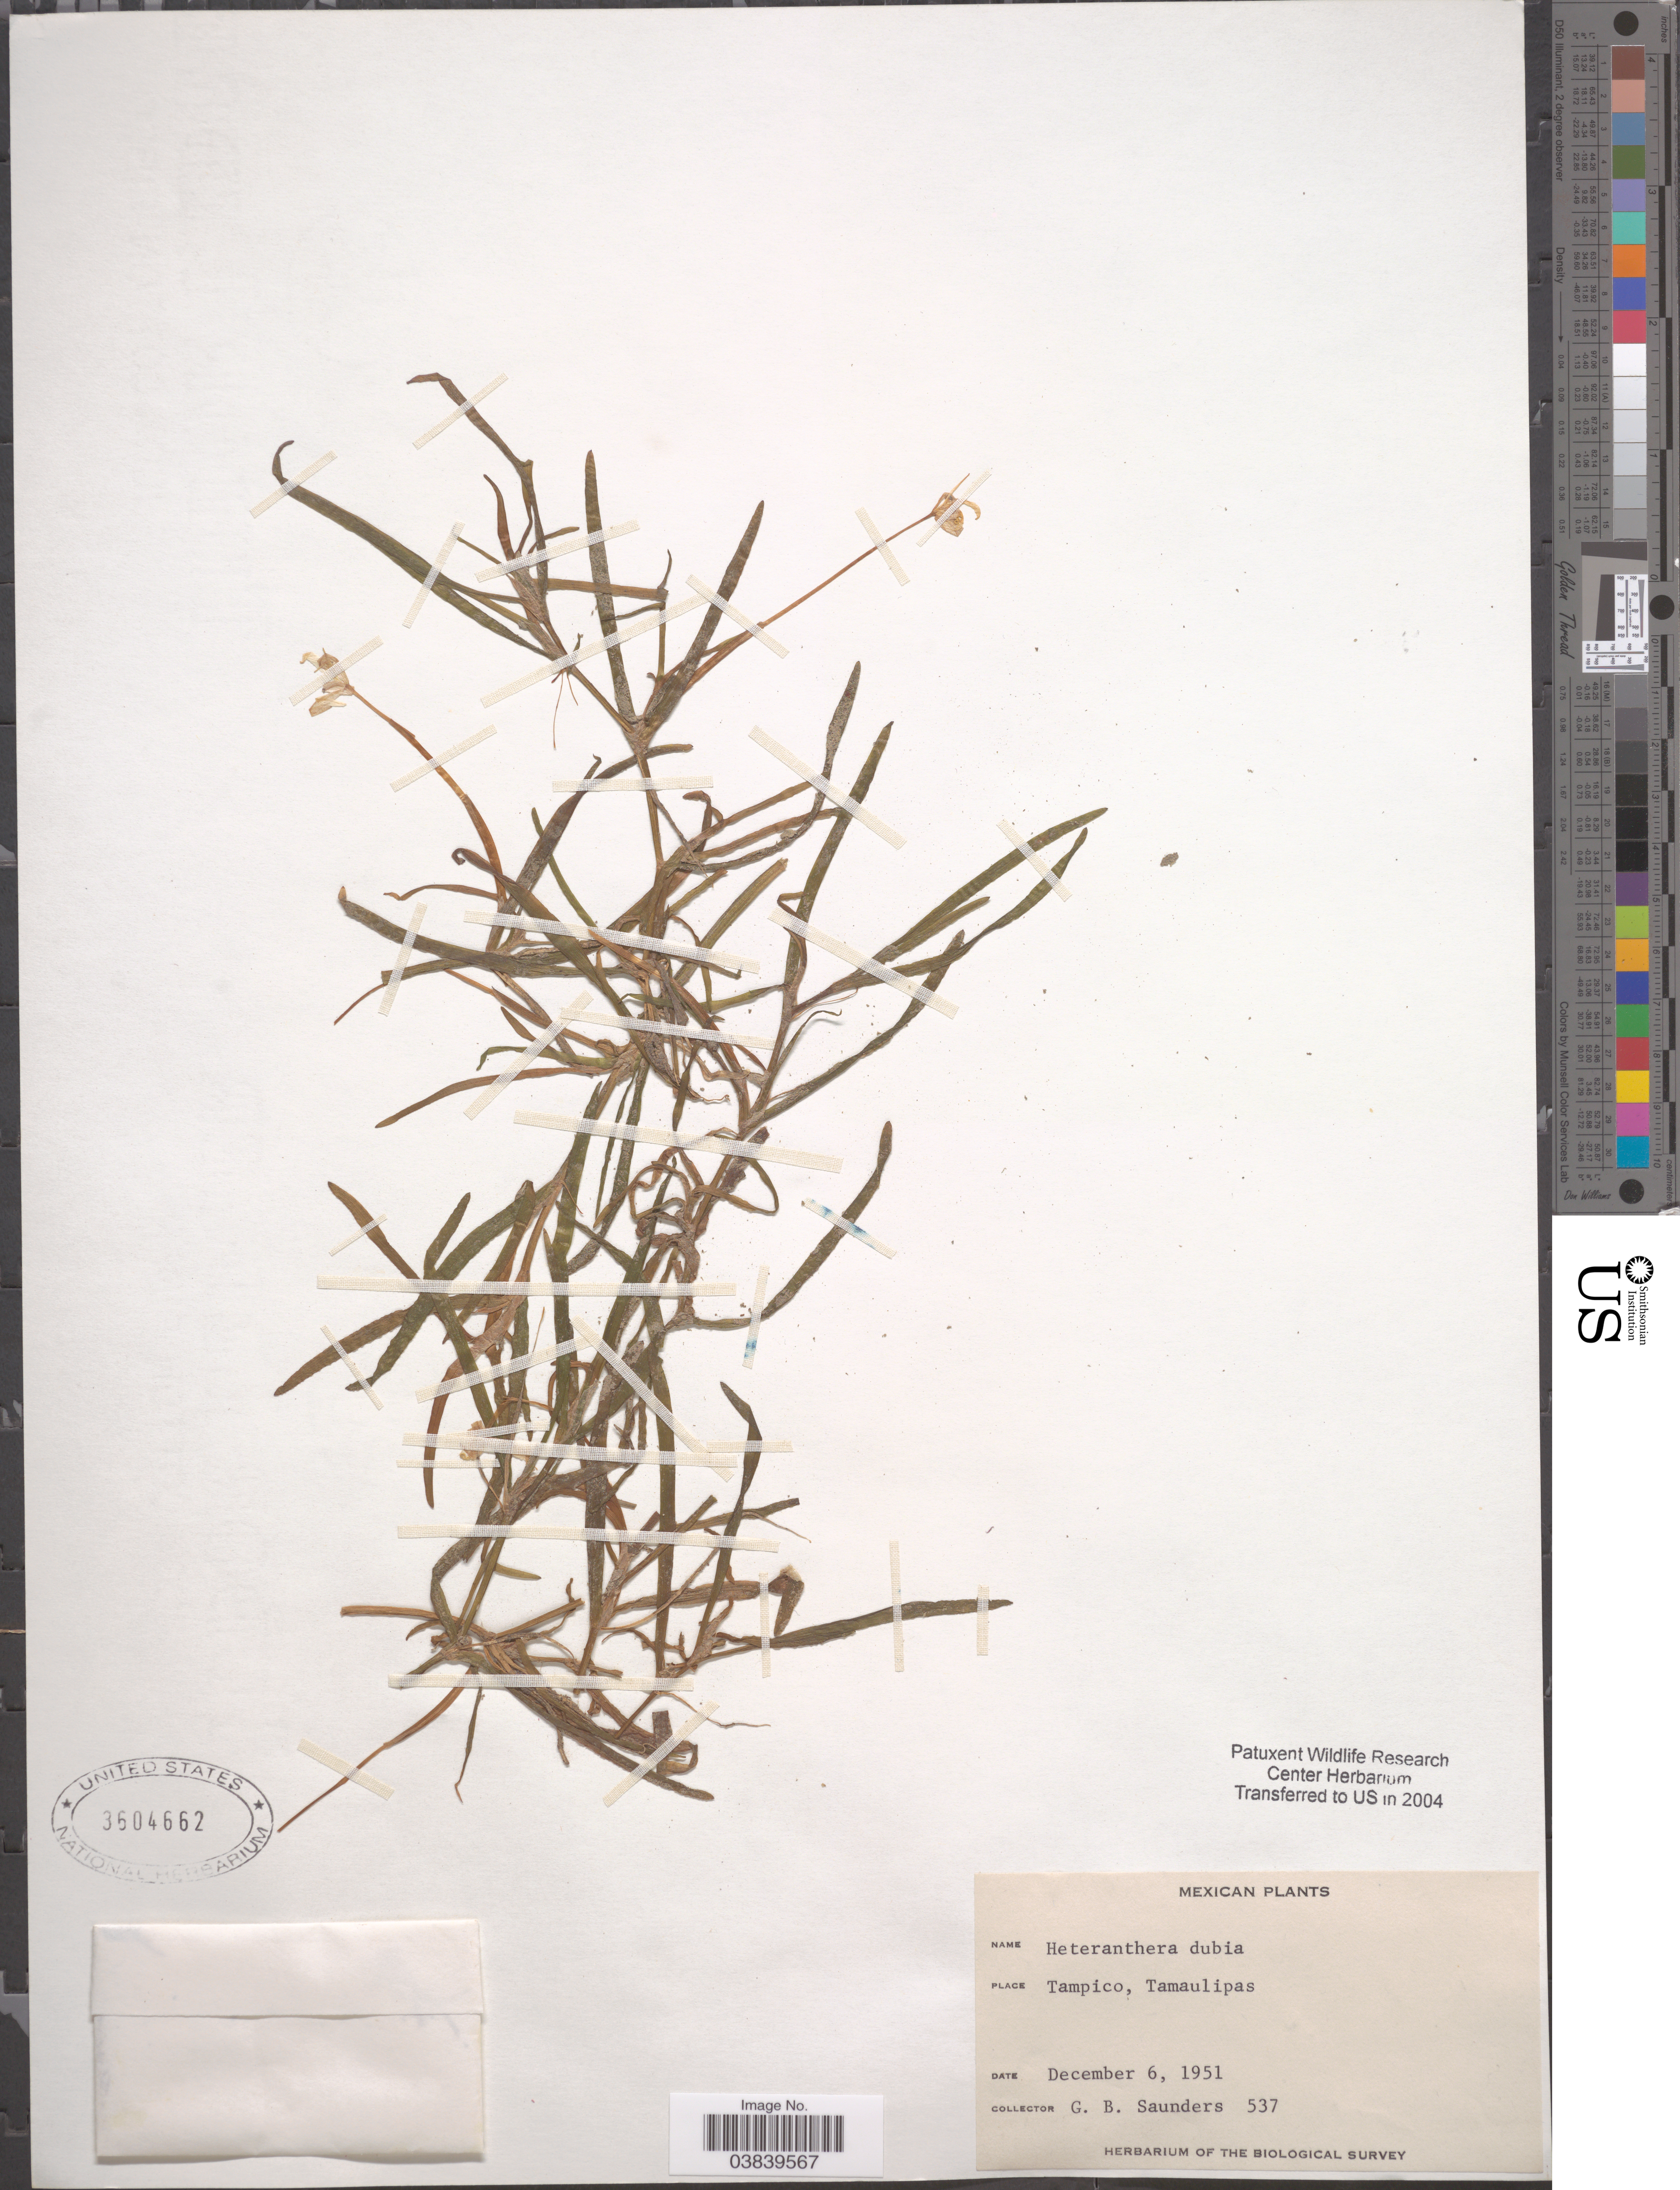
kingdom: Plantae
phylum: Tracheophyta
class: Liliopsida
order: Commelinales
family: Pontederiaceae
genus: Heteranthera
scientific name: Heteranthera dubia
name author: (Jacq.) MacMill.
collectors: G. B. Saunders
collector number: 537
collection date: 1951-12-06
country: Mexico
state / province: Tamaulipas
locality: Tampico.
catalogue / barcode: US 3604662